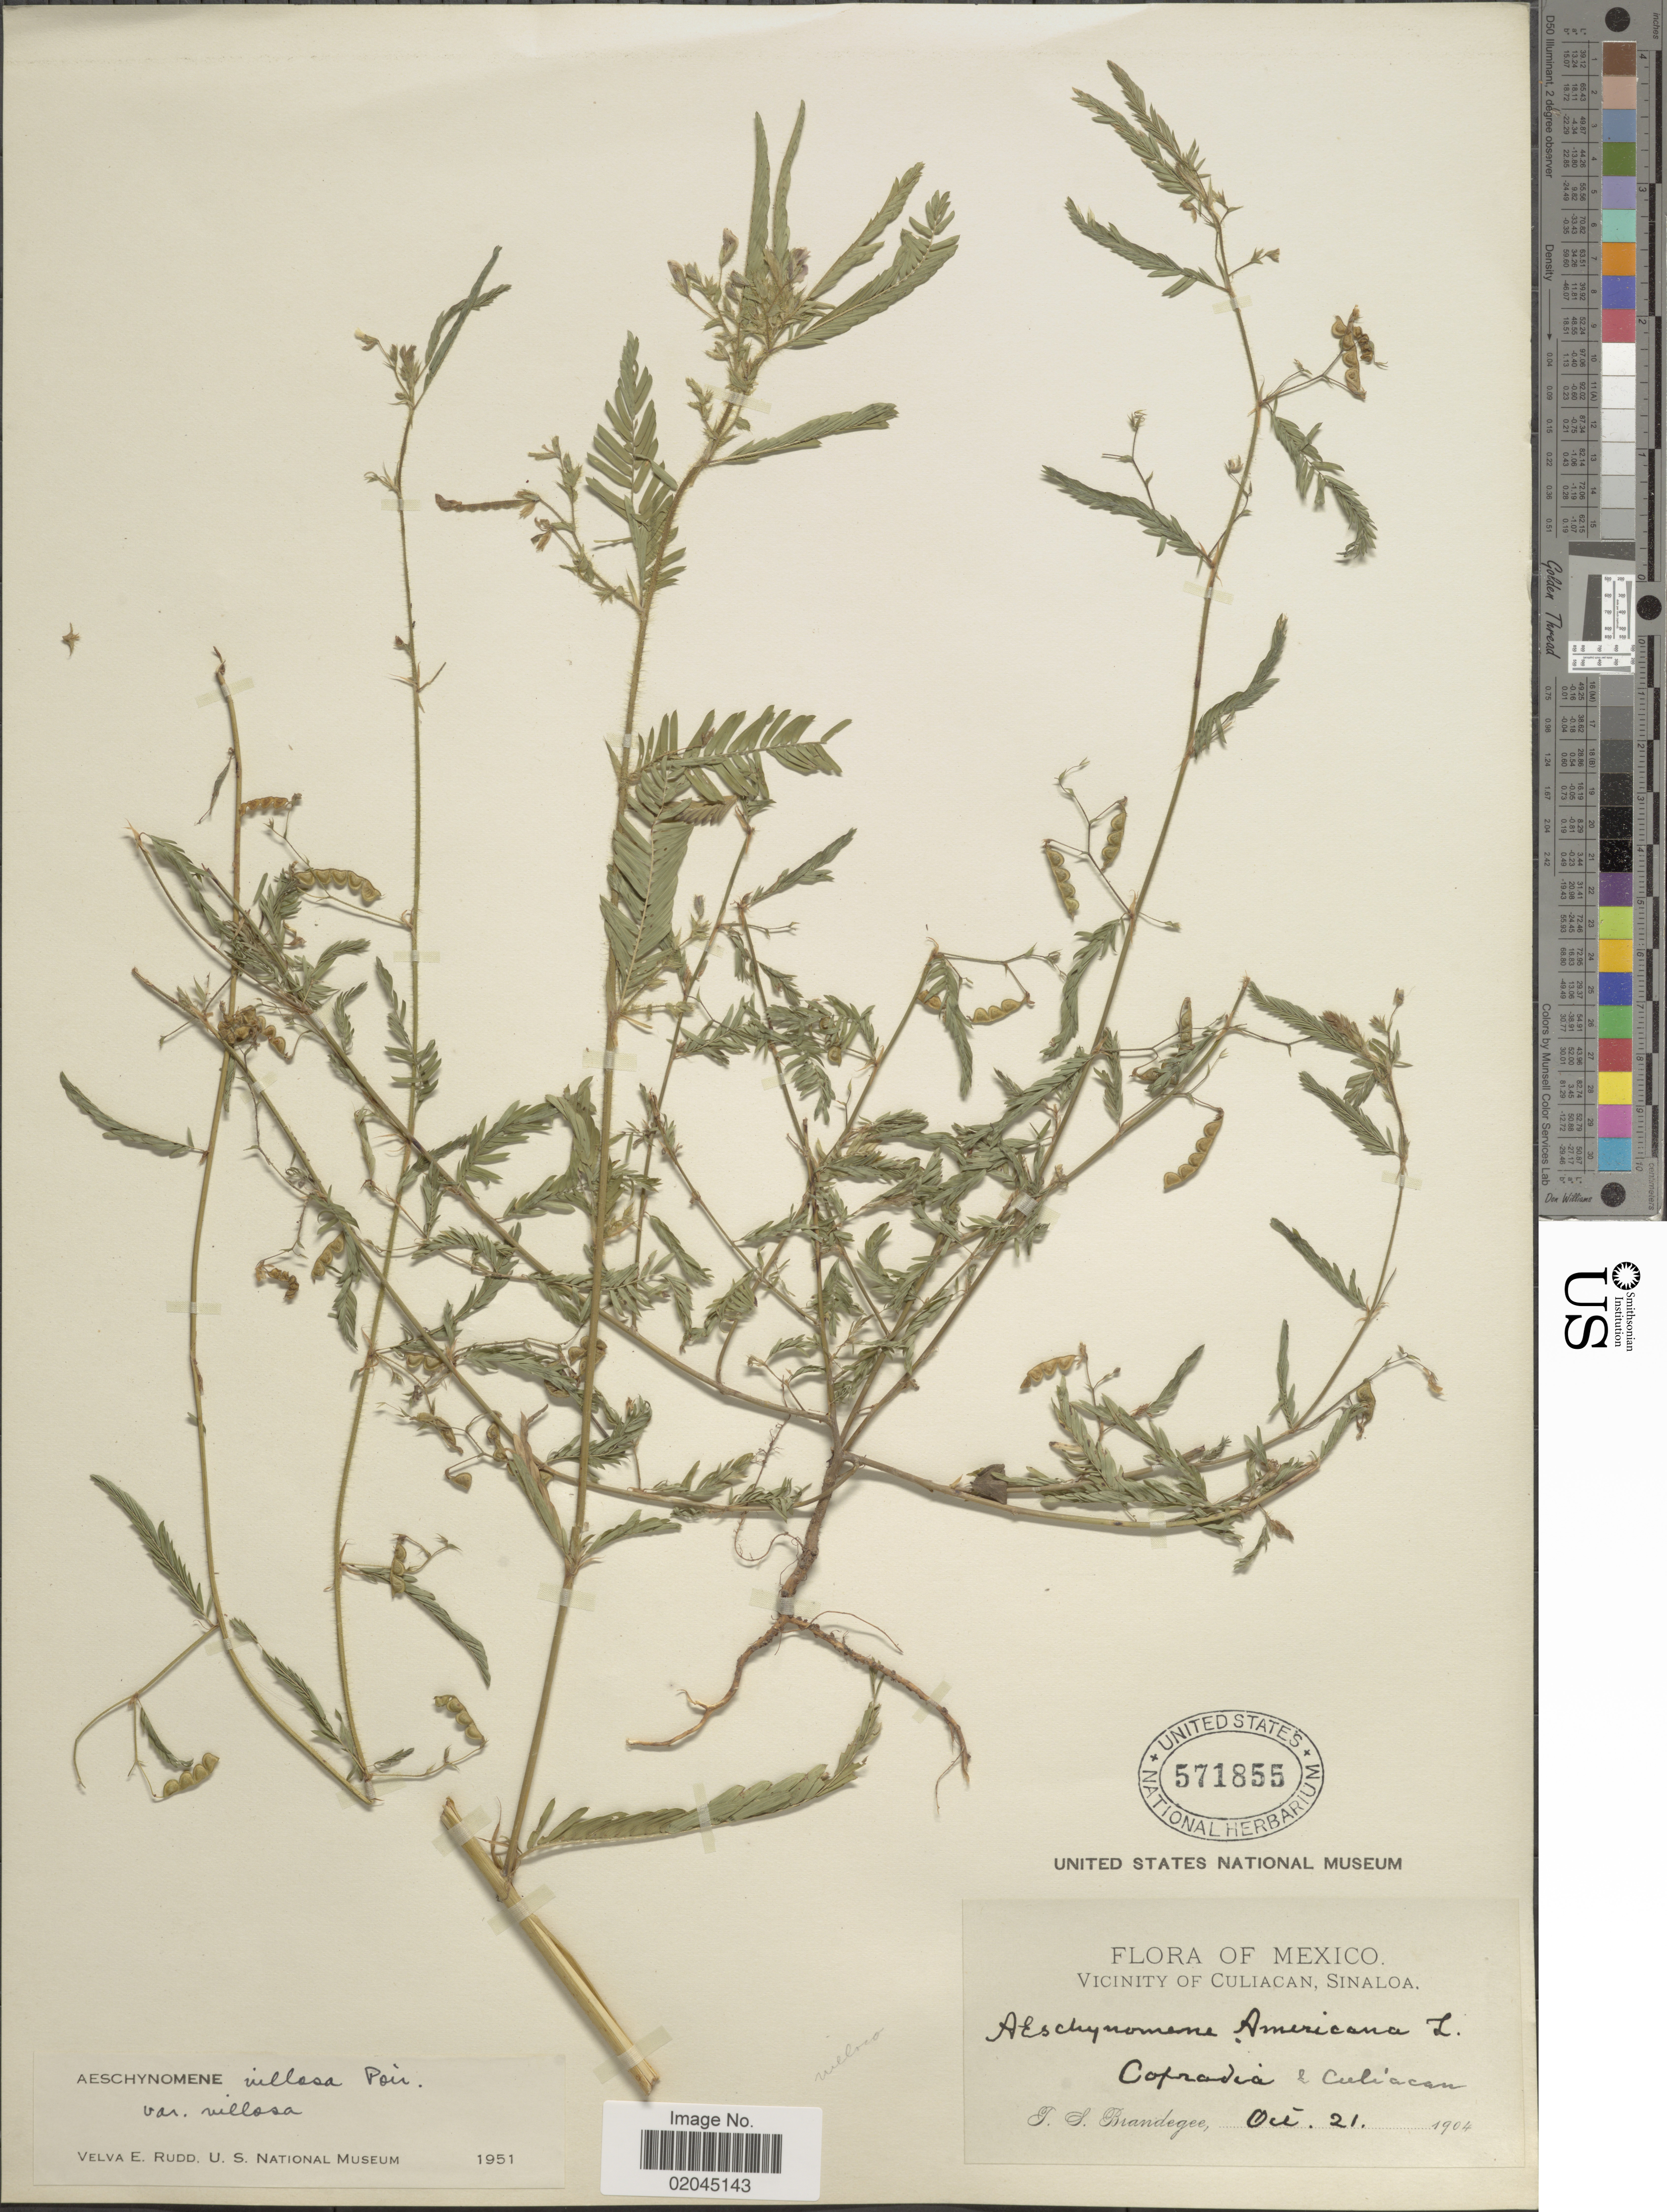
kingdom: Plantae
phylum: Tracheophyta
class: Magnoliopsida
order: Fabales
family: Fabaceae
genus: Aeschynomene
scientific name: Aeschynomene villosa var. villosa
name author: Poir.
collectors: T. S. Brandegee (herbarium)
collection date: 1904-10-21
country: Mexico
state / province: Sinaloa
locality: Vicinity of Culiacan, Copradia & Culiacan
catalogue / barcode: US 571855